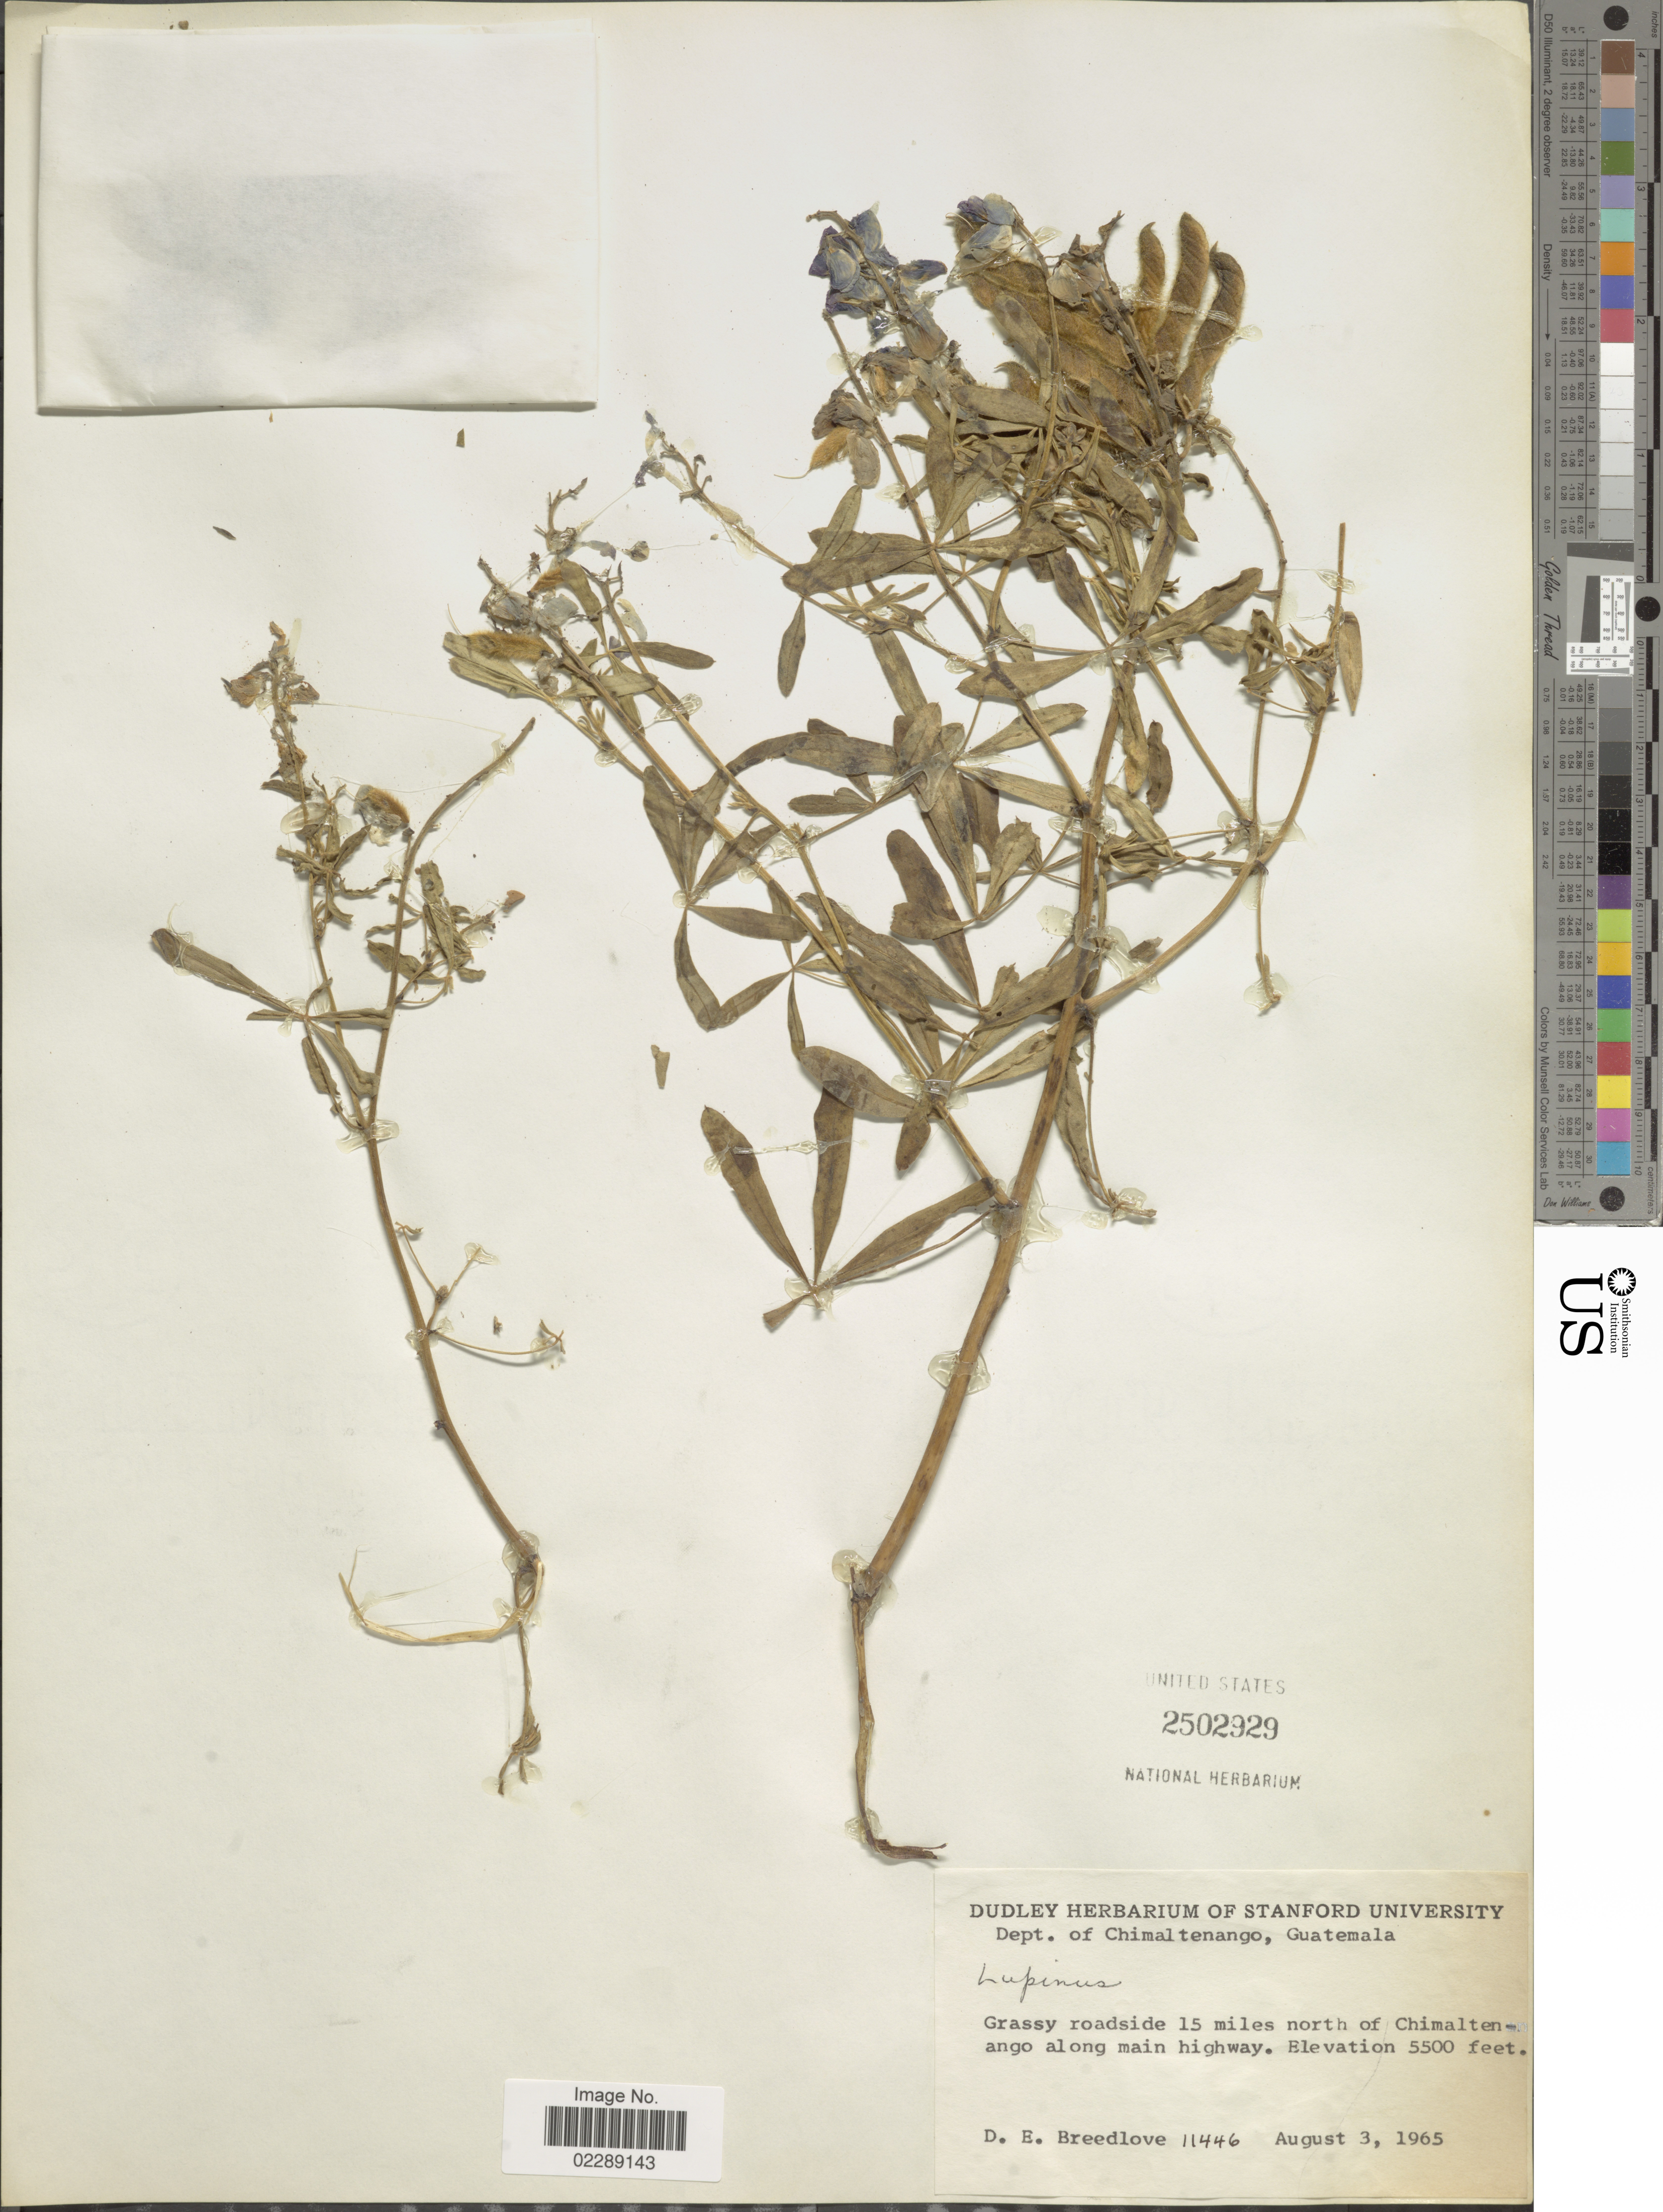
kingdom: Plantae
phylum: Tracheophyta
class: Magnoliopsida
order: Fabales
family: Fabaceae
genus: Lupinus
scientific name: Lupinus sp.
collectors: D. E. Breedlove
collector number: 11446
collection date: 1965-08-03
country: Guatemala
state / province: Chimaltenango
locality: Dept. of Chimaltenango, Guatemala, Grassy roadside 15 miles north of Chimaltenango along main highway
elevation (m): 1676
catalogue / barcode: US 2502929